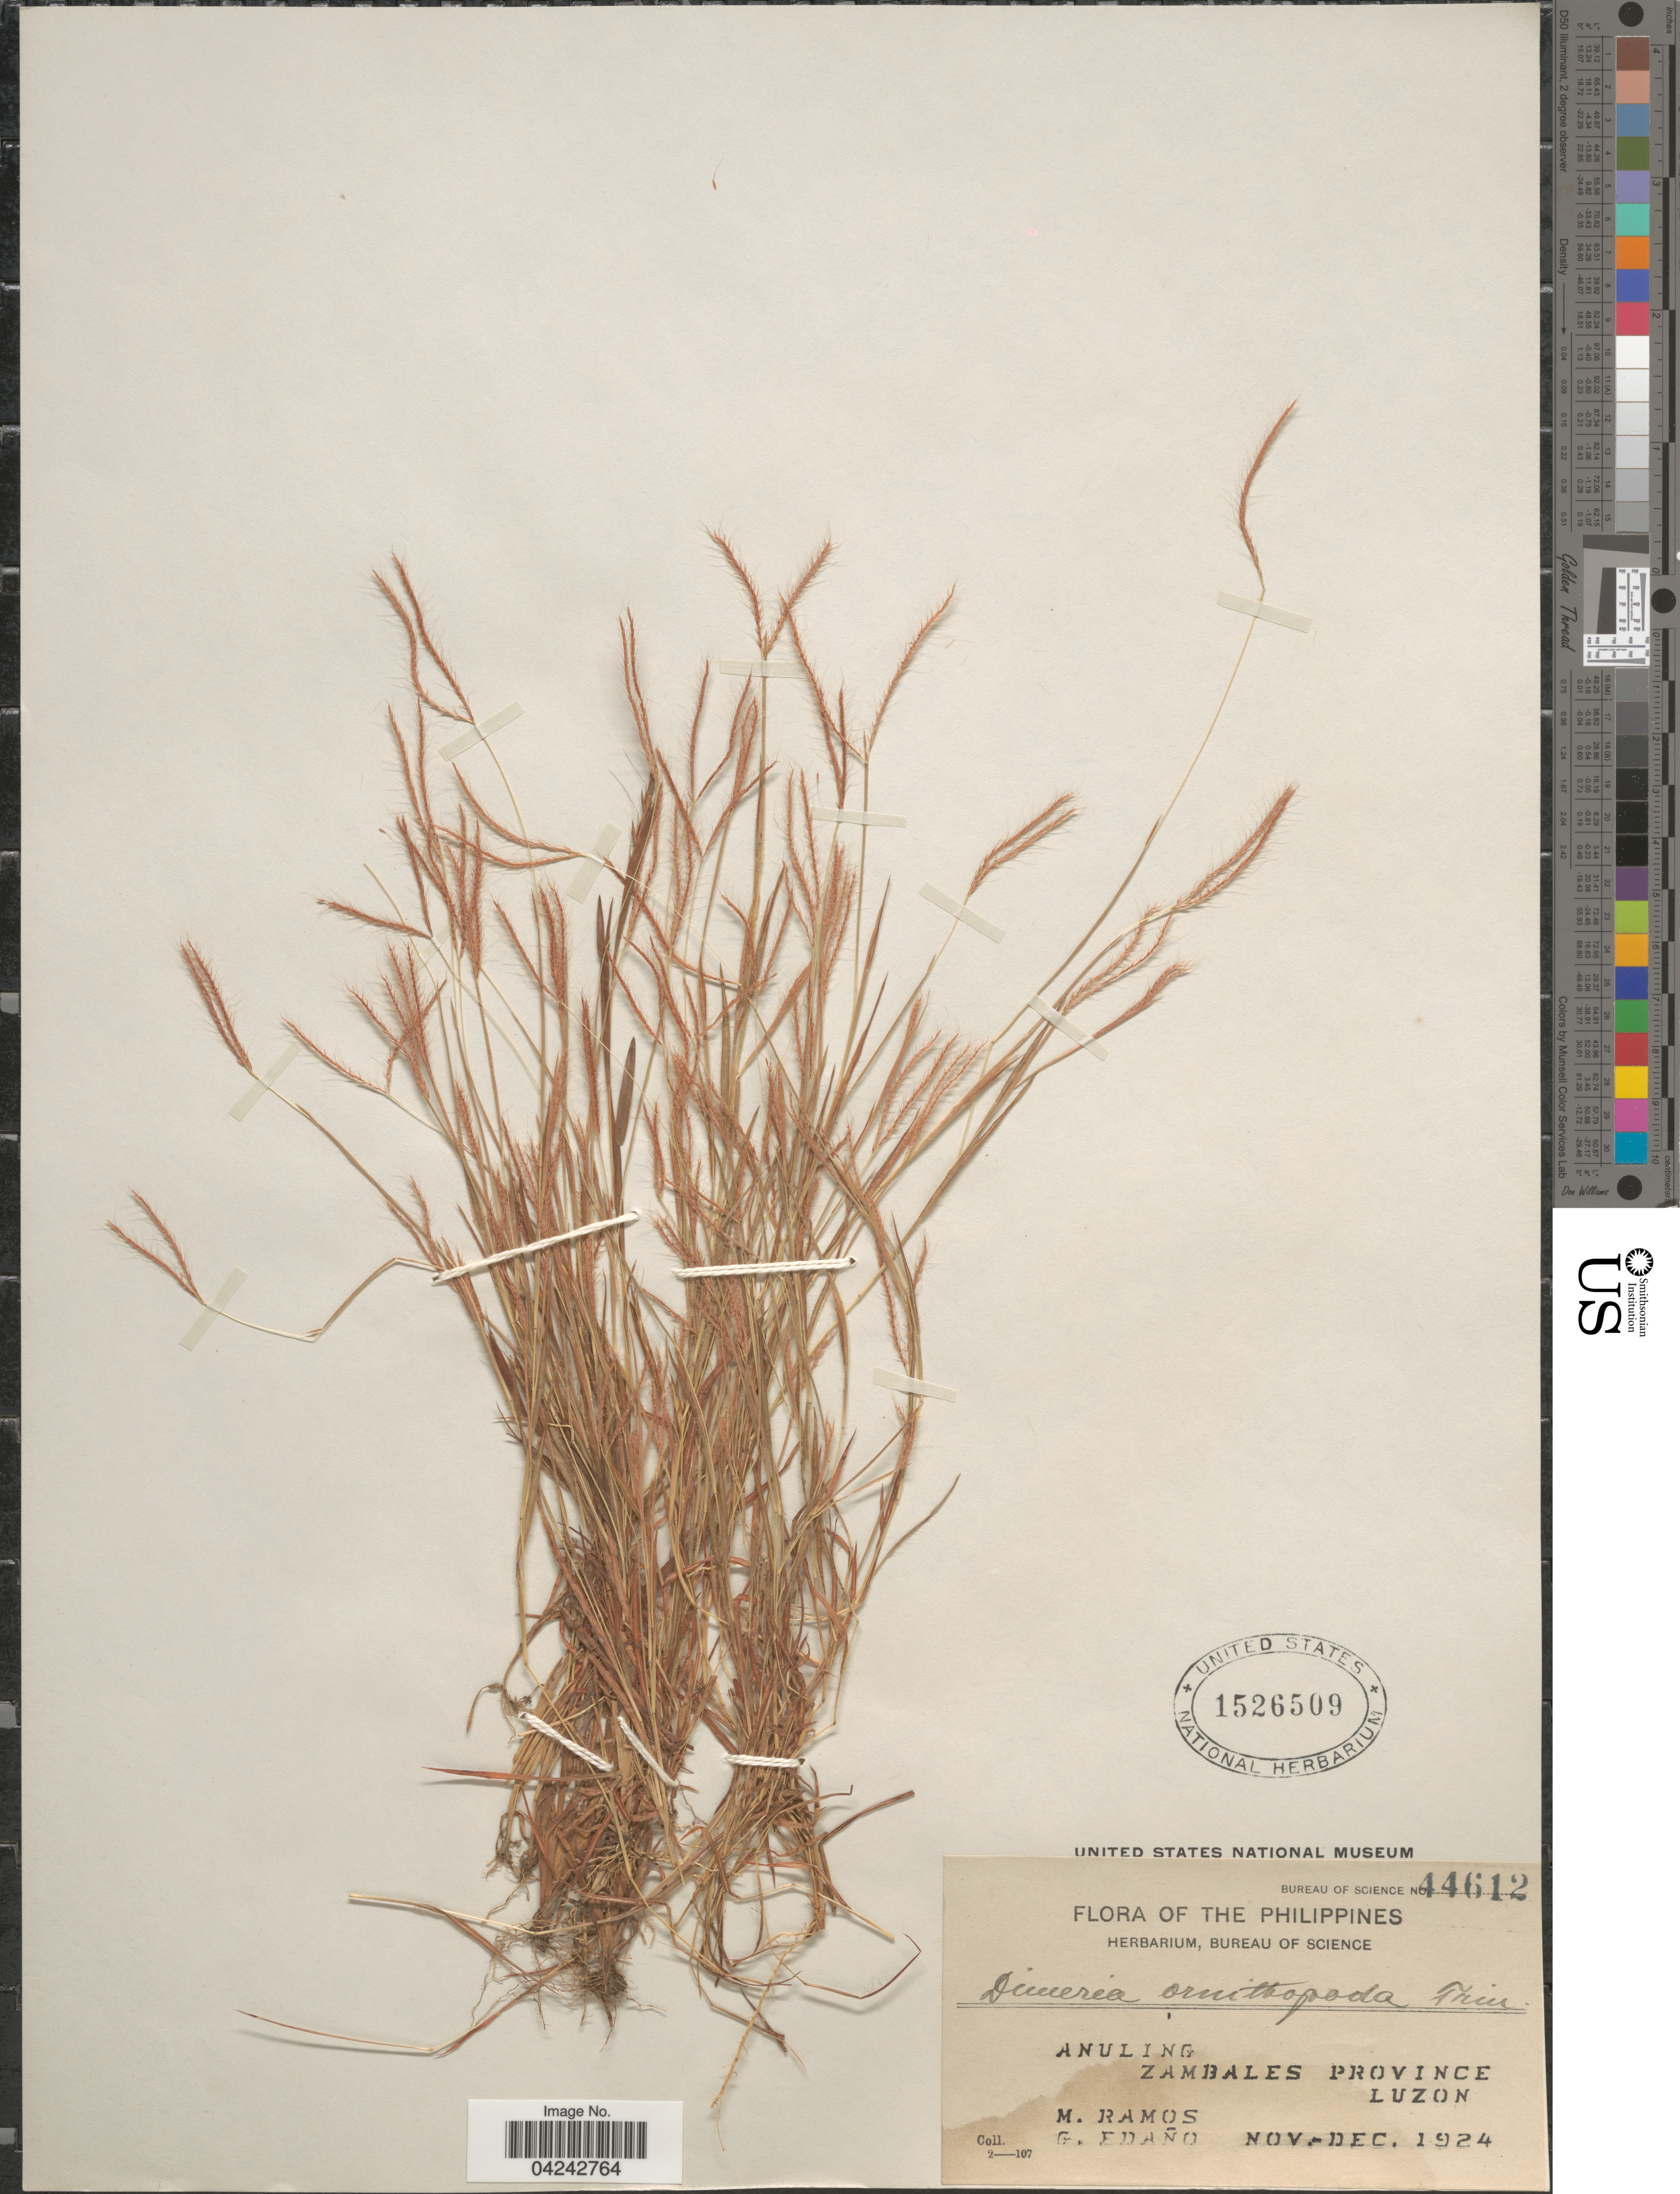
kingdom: Plantae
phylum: Tracheophyta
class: Liliopsida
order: Poales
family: Poaceae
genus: Dimeria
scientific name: Dimeria ornithopoda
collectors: M. Ramos & G. Edaño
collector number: Bureau of Science 44612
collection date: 1924-11/1924-12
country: Philippines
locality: Anuling. Zambales Province. Luzon.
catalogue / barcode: US 1526509